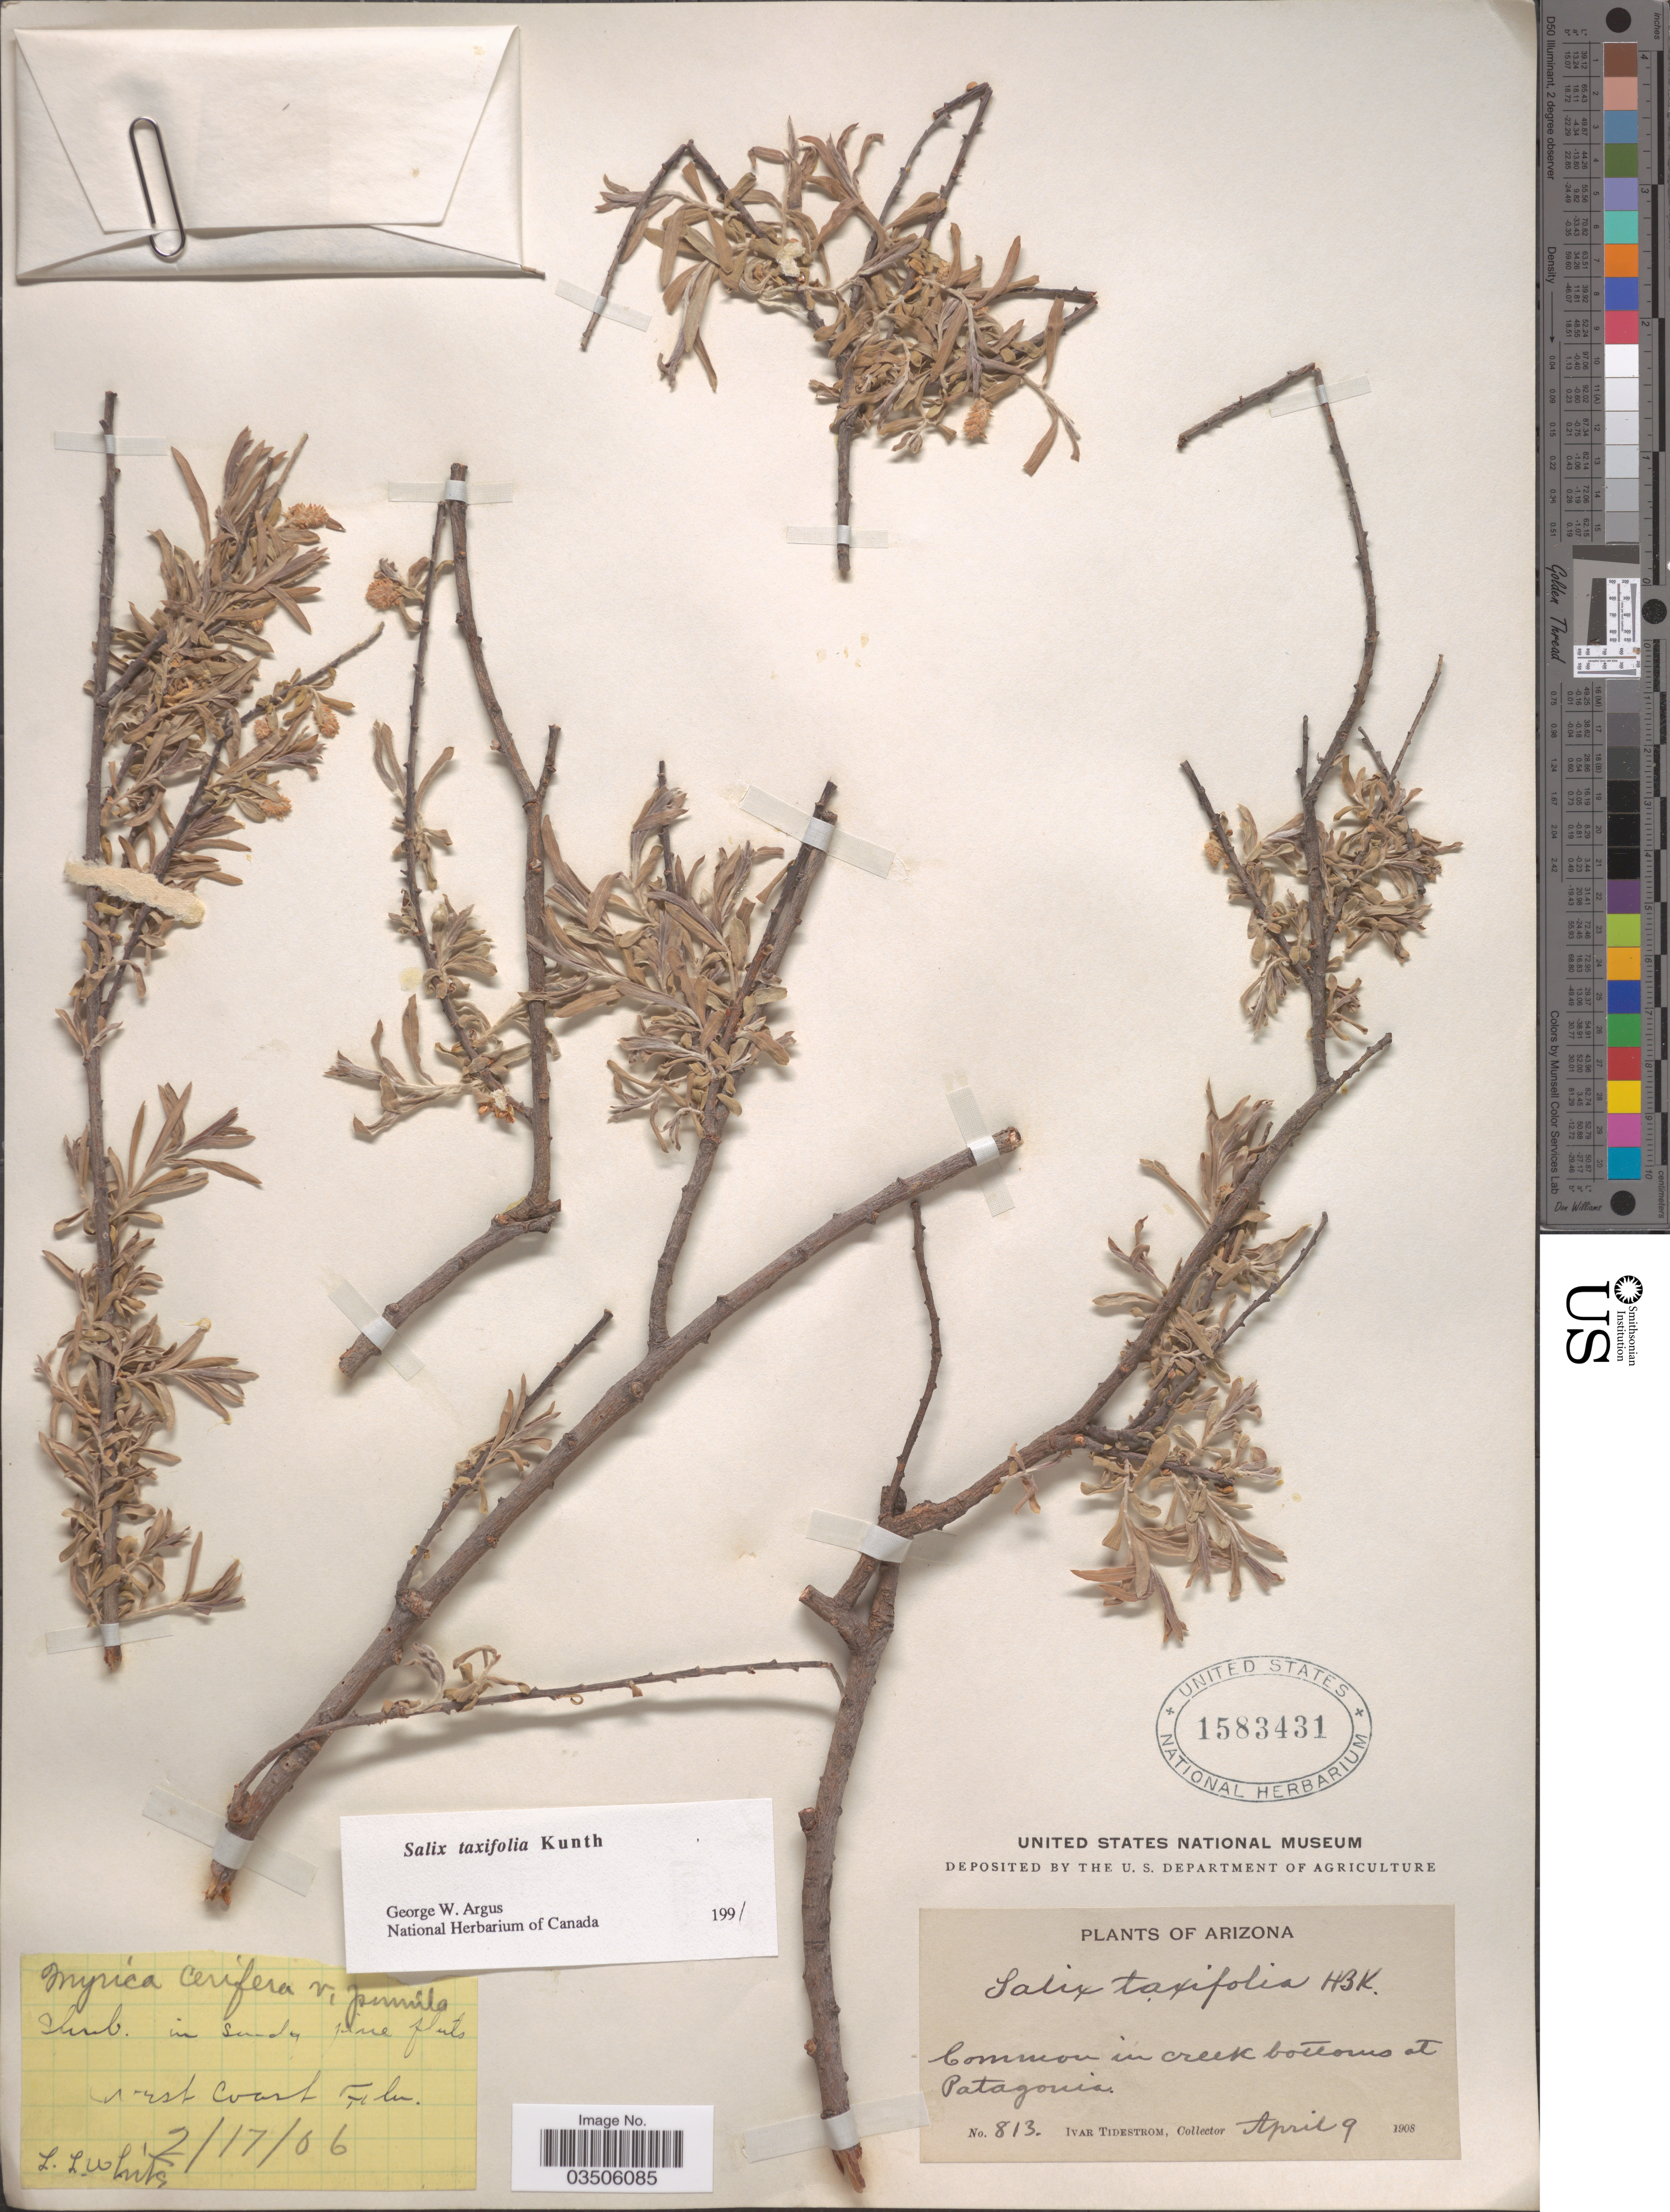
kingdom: Plantae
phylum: Tracheophyta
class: Magnoliopsida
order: Malpighiales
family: Salicaceae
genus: Salix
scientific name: Salix taxifolia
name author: Kunth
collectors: L. White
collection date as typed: Transcribed d/m/y: 17/2/6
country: United States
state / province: Florida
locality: West Coast.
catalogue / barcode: US 1583431-2